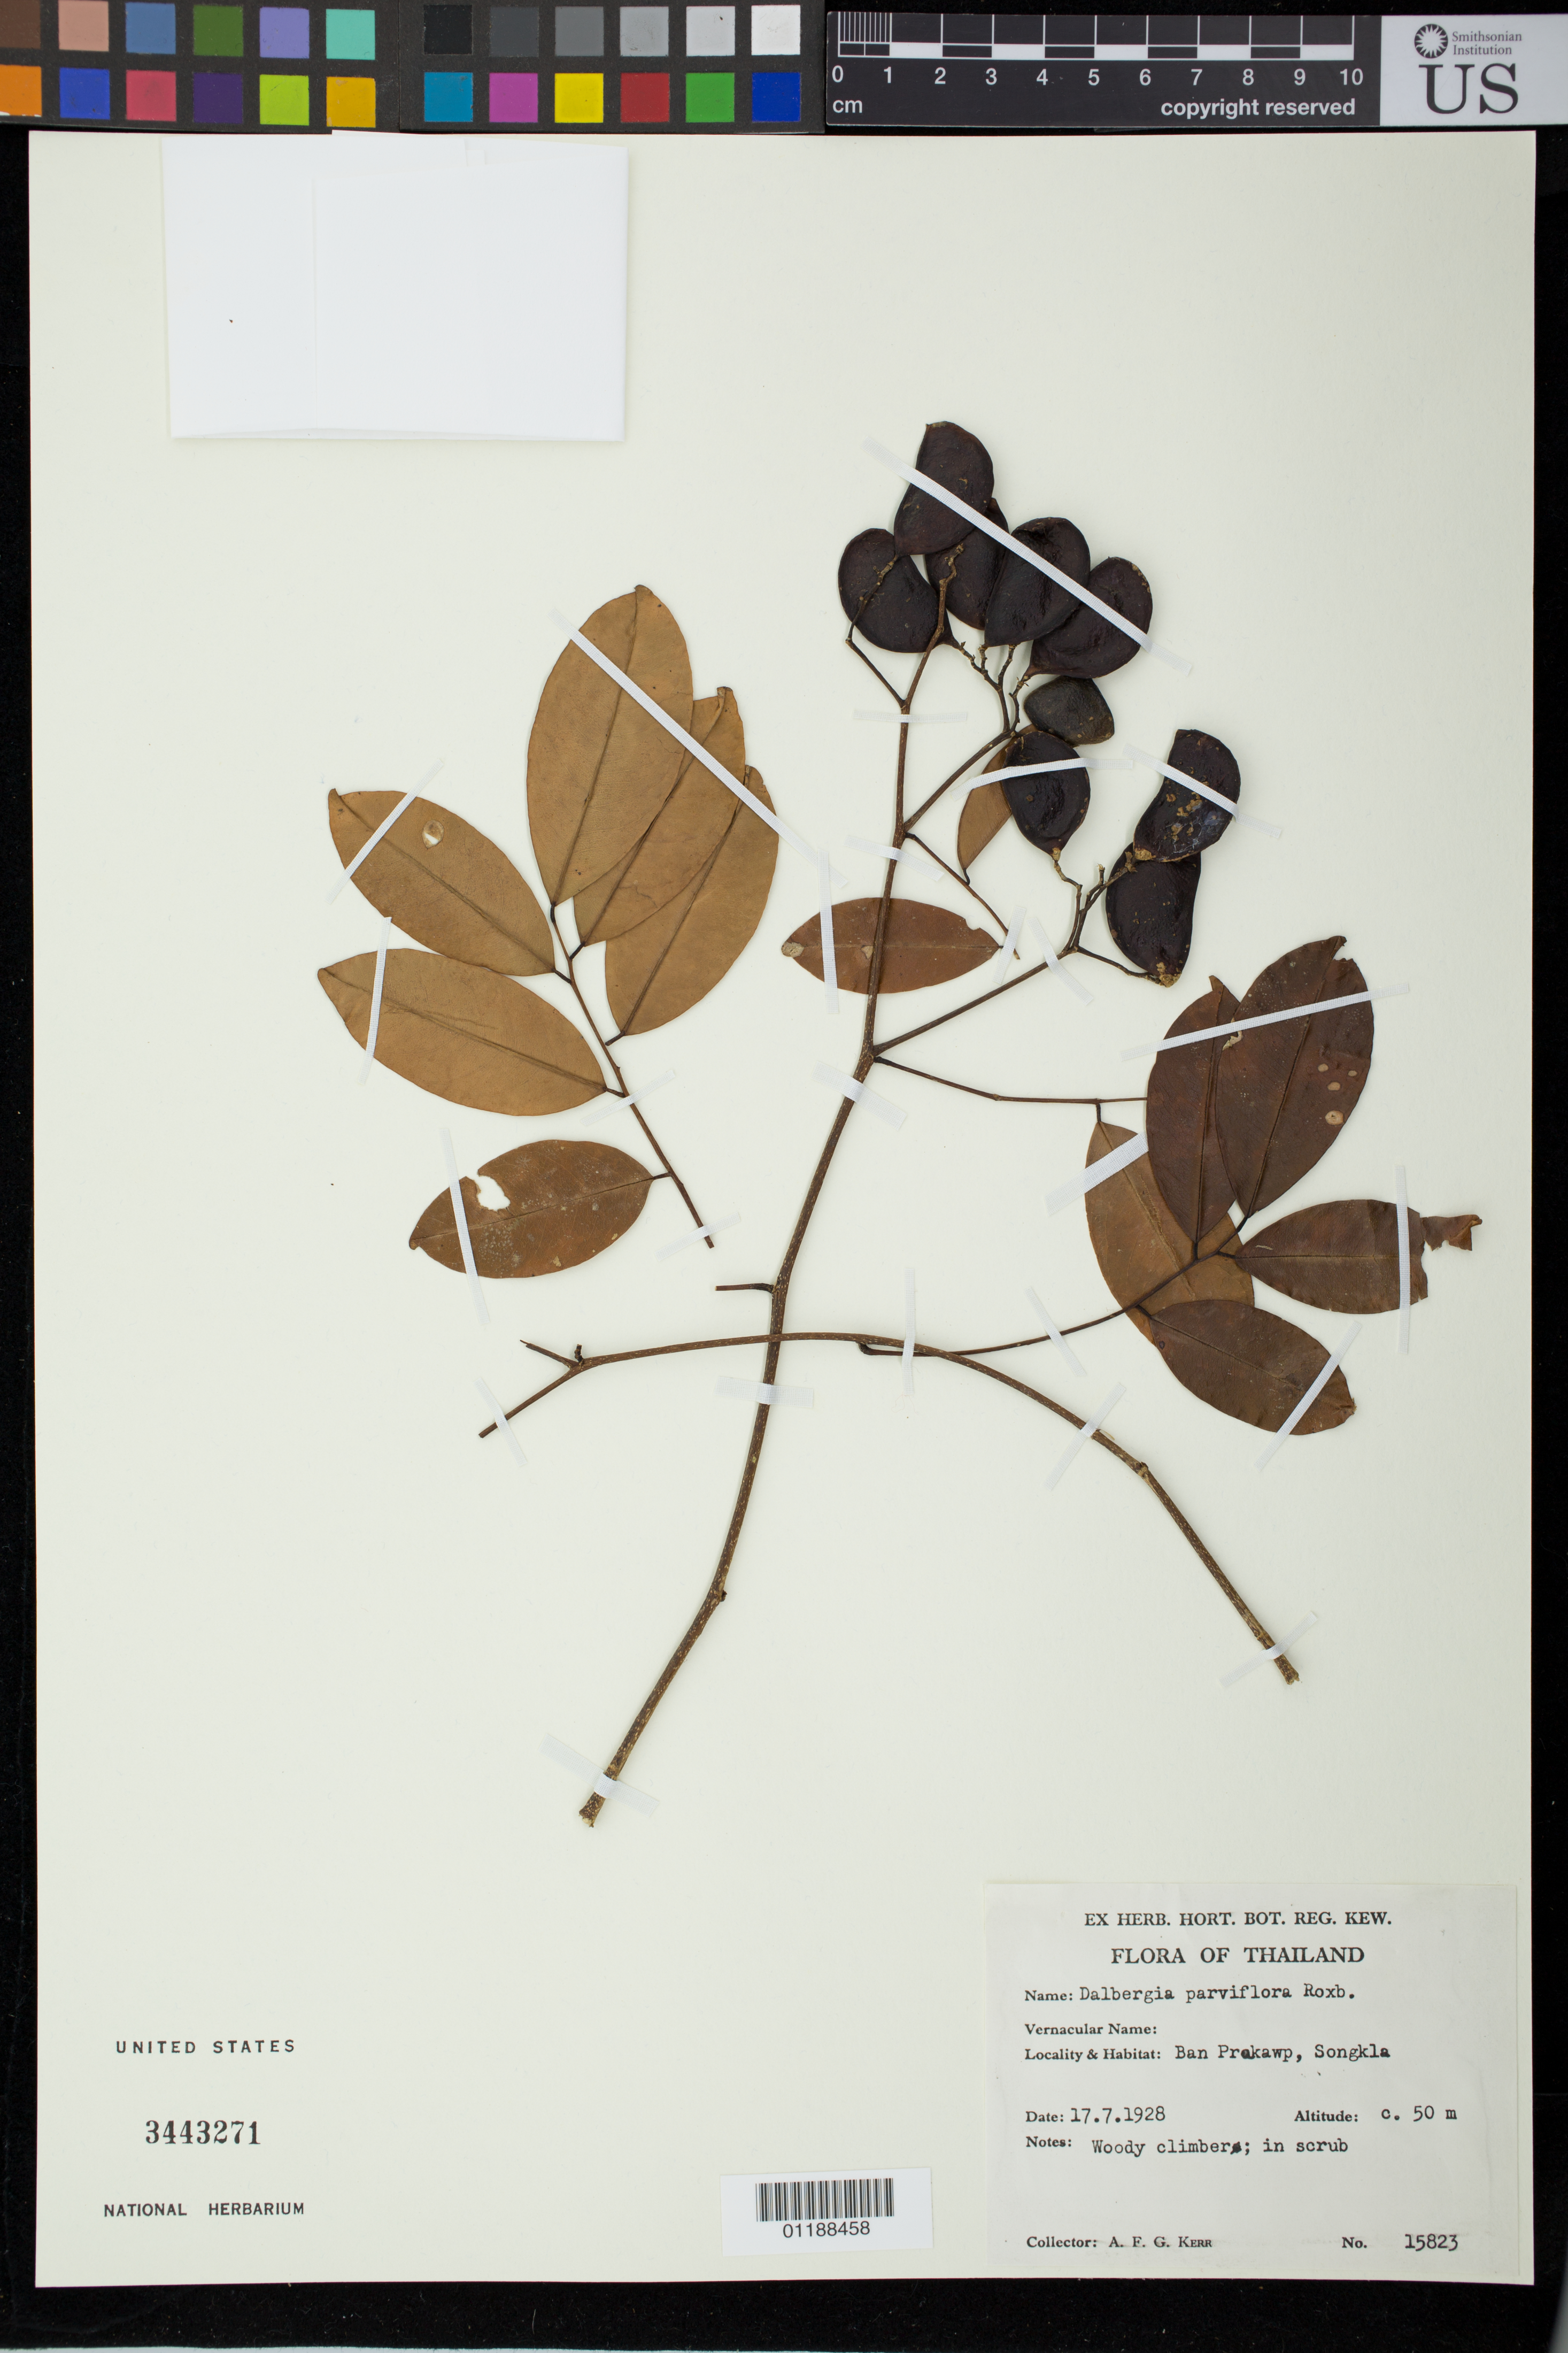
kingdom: Plantae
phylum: Tracheophyta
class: Magnoliopsida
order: Fabales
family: Fabaceae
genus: Dalbergia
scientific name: Dalbergia parviflora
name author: Roxb.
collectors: A. F. G. Kerr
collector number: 15823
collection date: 1928-07-17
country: Thailand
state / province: Songkhla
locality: Ban Prekawp, Songkla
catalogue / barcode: US 3443271